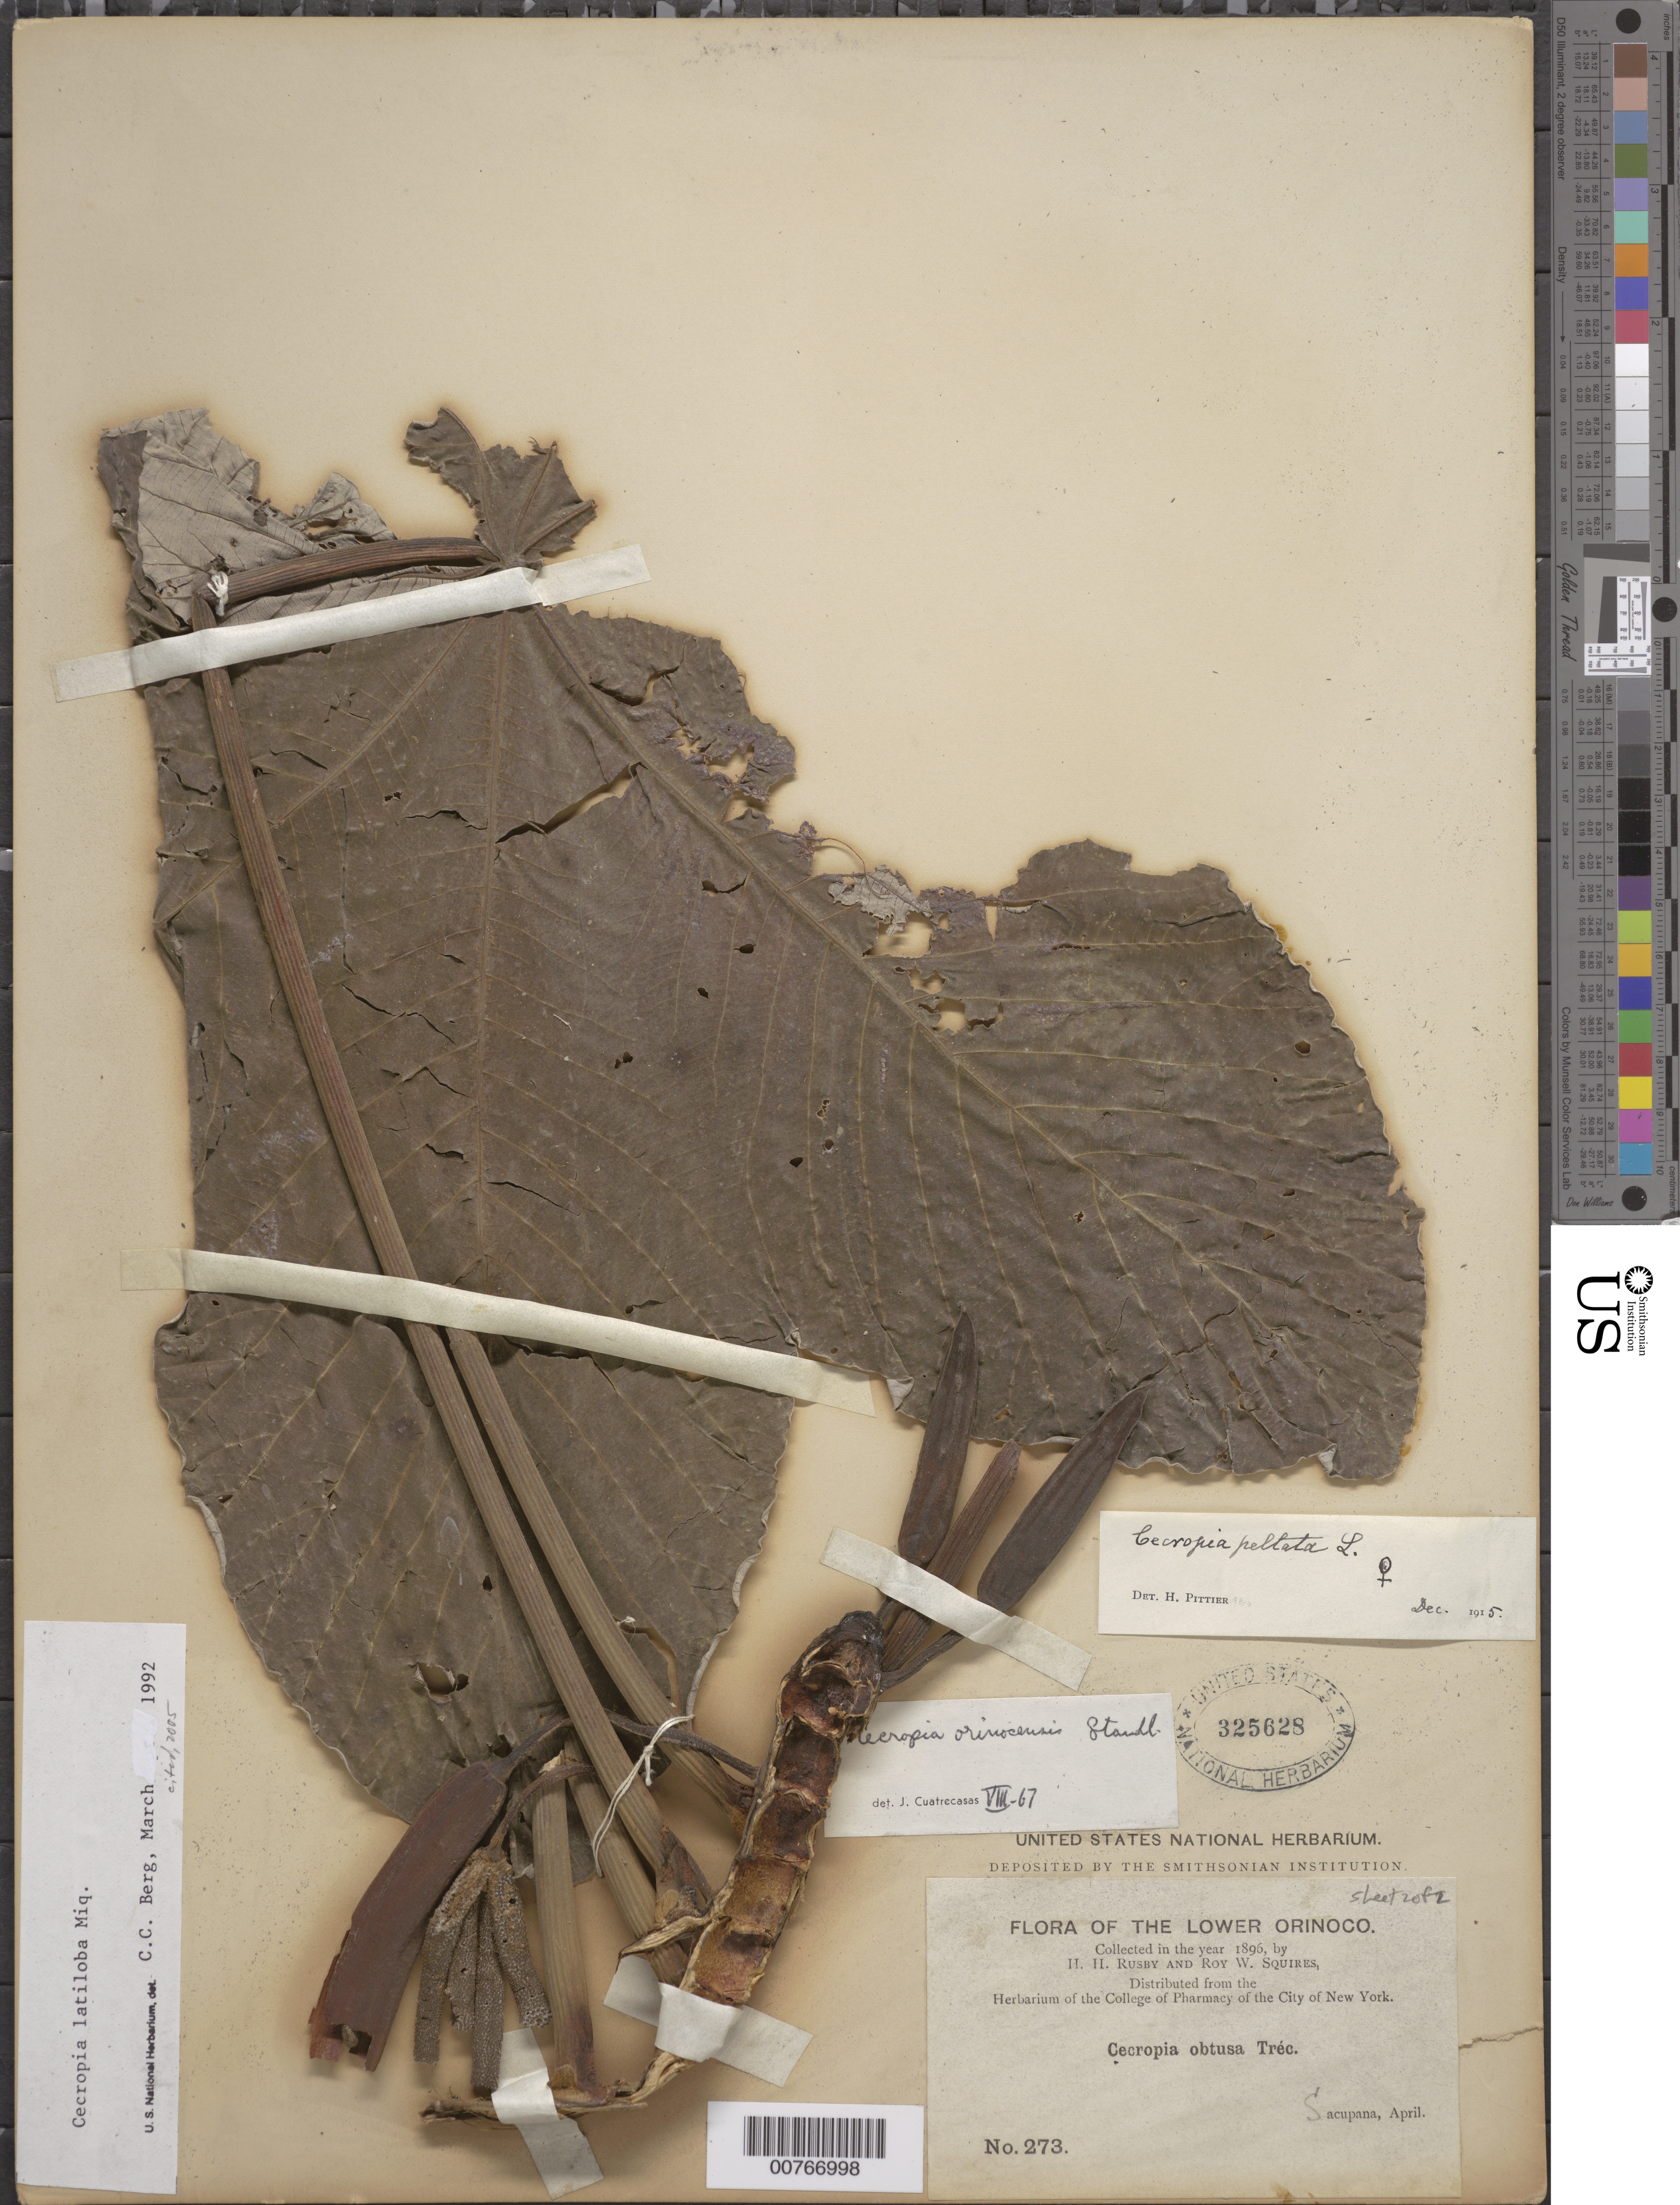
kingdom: Plantae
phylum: Tracheophyta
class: Magnoliopsida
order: Rosales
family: Urticaceae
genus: Cecropia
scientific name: Cecropia latiloba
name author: Miq.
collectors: H. H. Rusby & R. Squires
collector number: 273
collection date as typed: April 1896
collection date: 1896-04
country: Venezuela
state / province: Delta Amacuro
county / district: Antonio Díaz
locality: Lower Orinoco, Sacupana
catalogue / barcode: US 325628